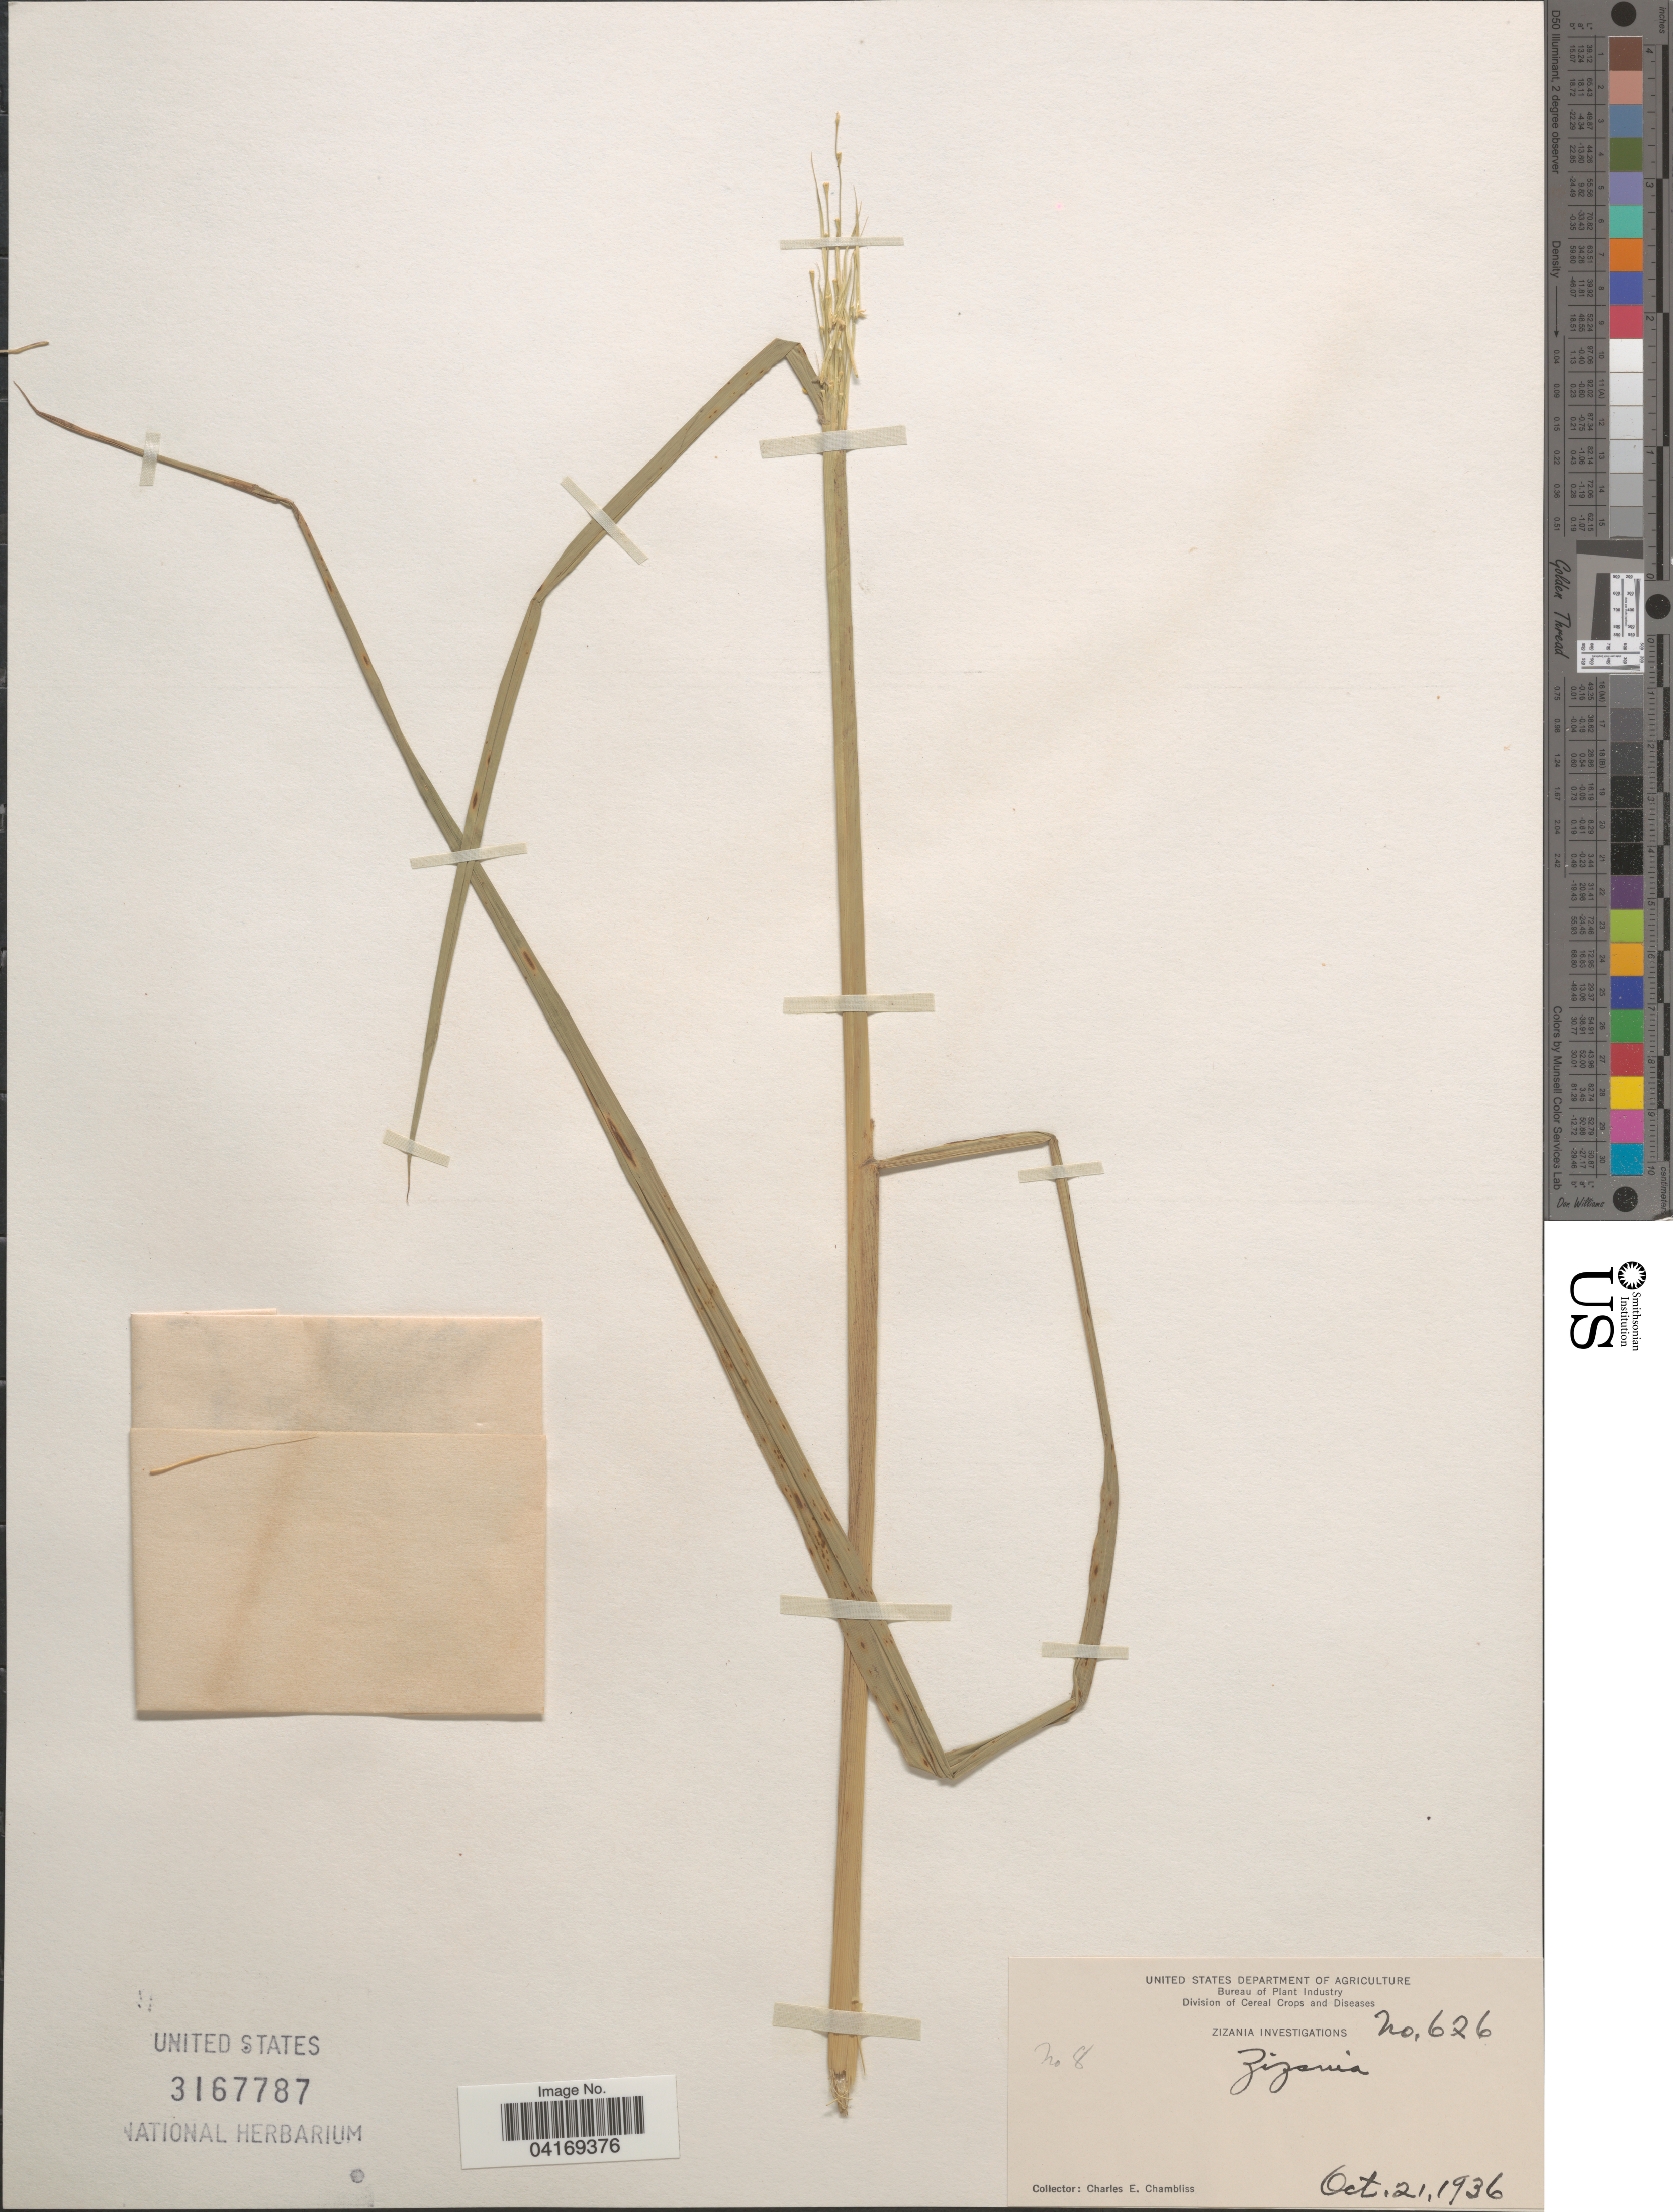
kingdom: Plantae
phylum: Tracheophyta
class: Liliopsida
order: Poales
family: Poaceae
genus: Zizania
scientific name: Zizania sp.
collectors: C. Chambliss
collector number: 626/8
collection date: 1936-10-21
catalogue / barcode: US 3167787